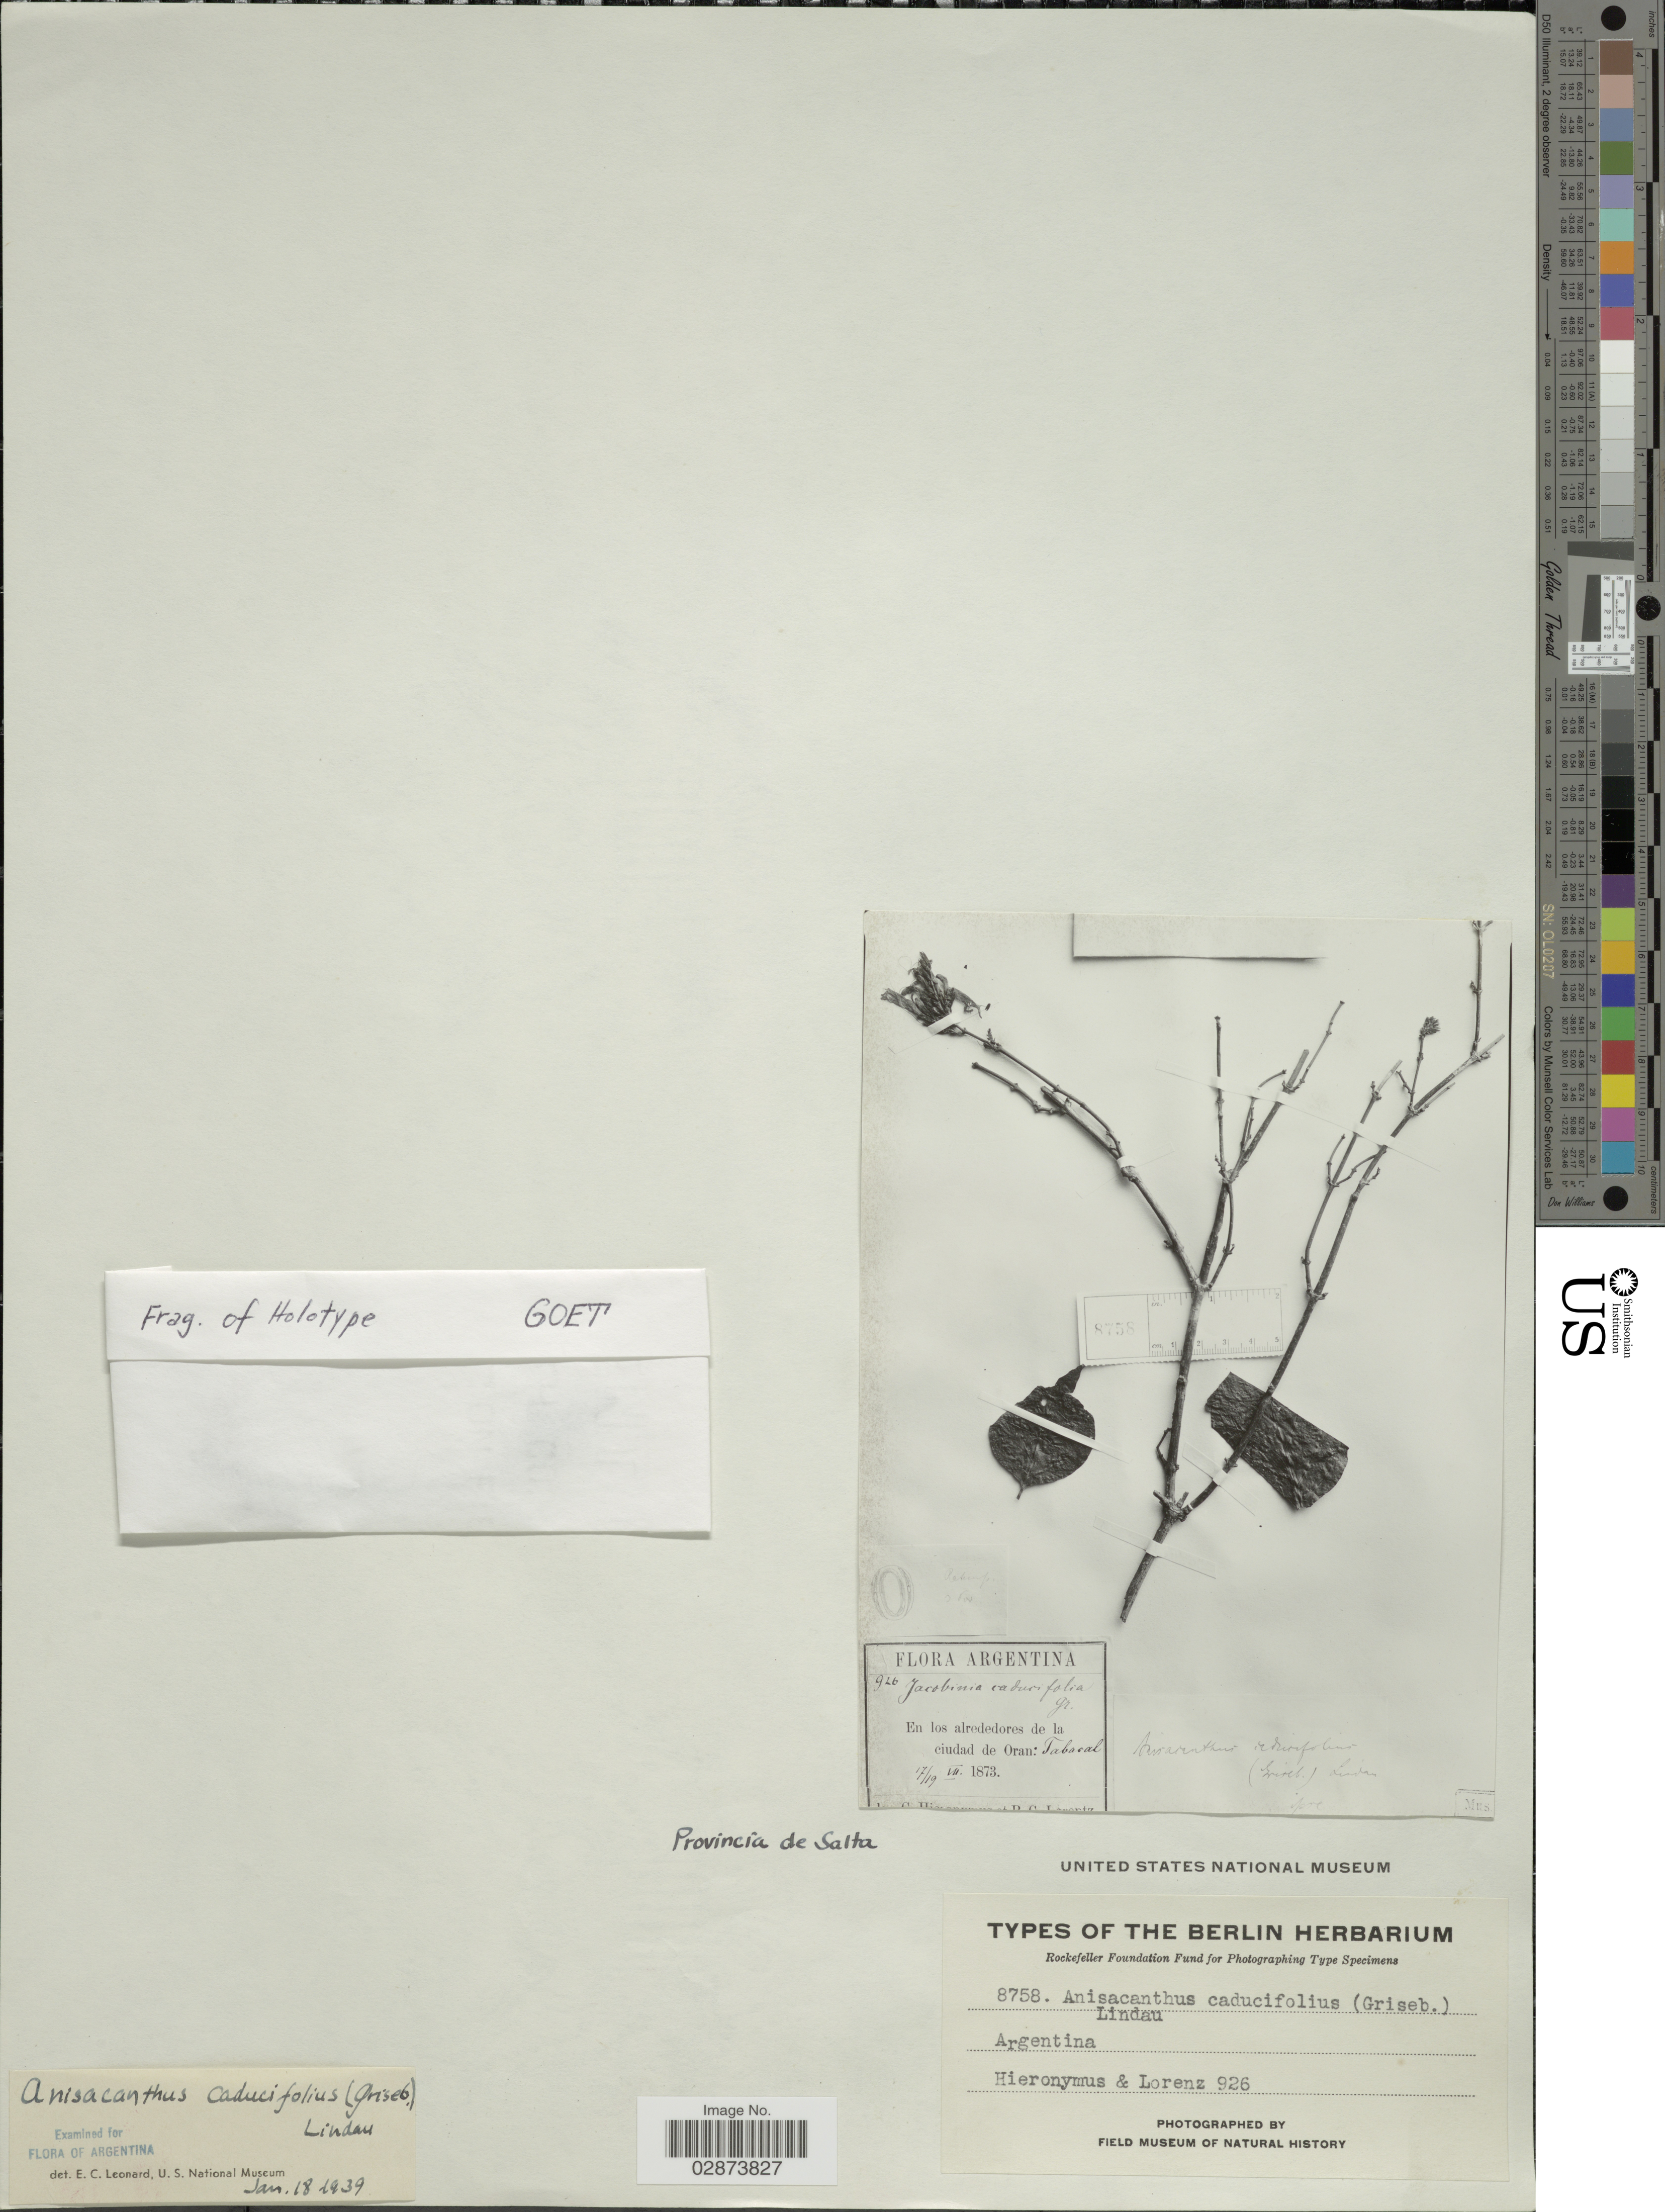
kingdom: Plantae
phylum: Tracheophyta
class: Magnoliopsida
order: Lamiales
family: Acanthaceae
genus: Thyrsacanthus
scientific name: Thyrsacanthus boliviensis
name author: (Nees) A.L.A. Côrtes & Rapini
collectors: -. Hieronymus & -. Lorenz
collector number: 926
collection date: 1873-07-17/1873-07-19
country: Argentina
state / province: Salta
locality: En los alrededores de la ciudad de Oran: Tabacal.